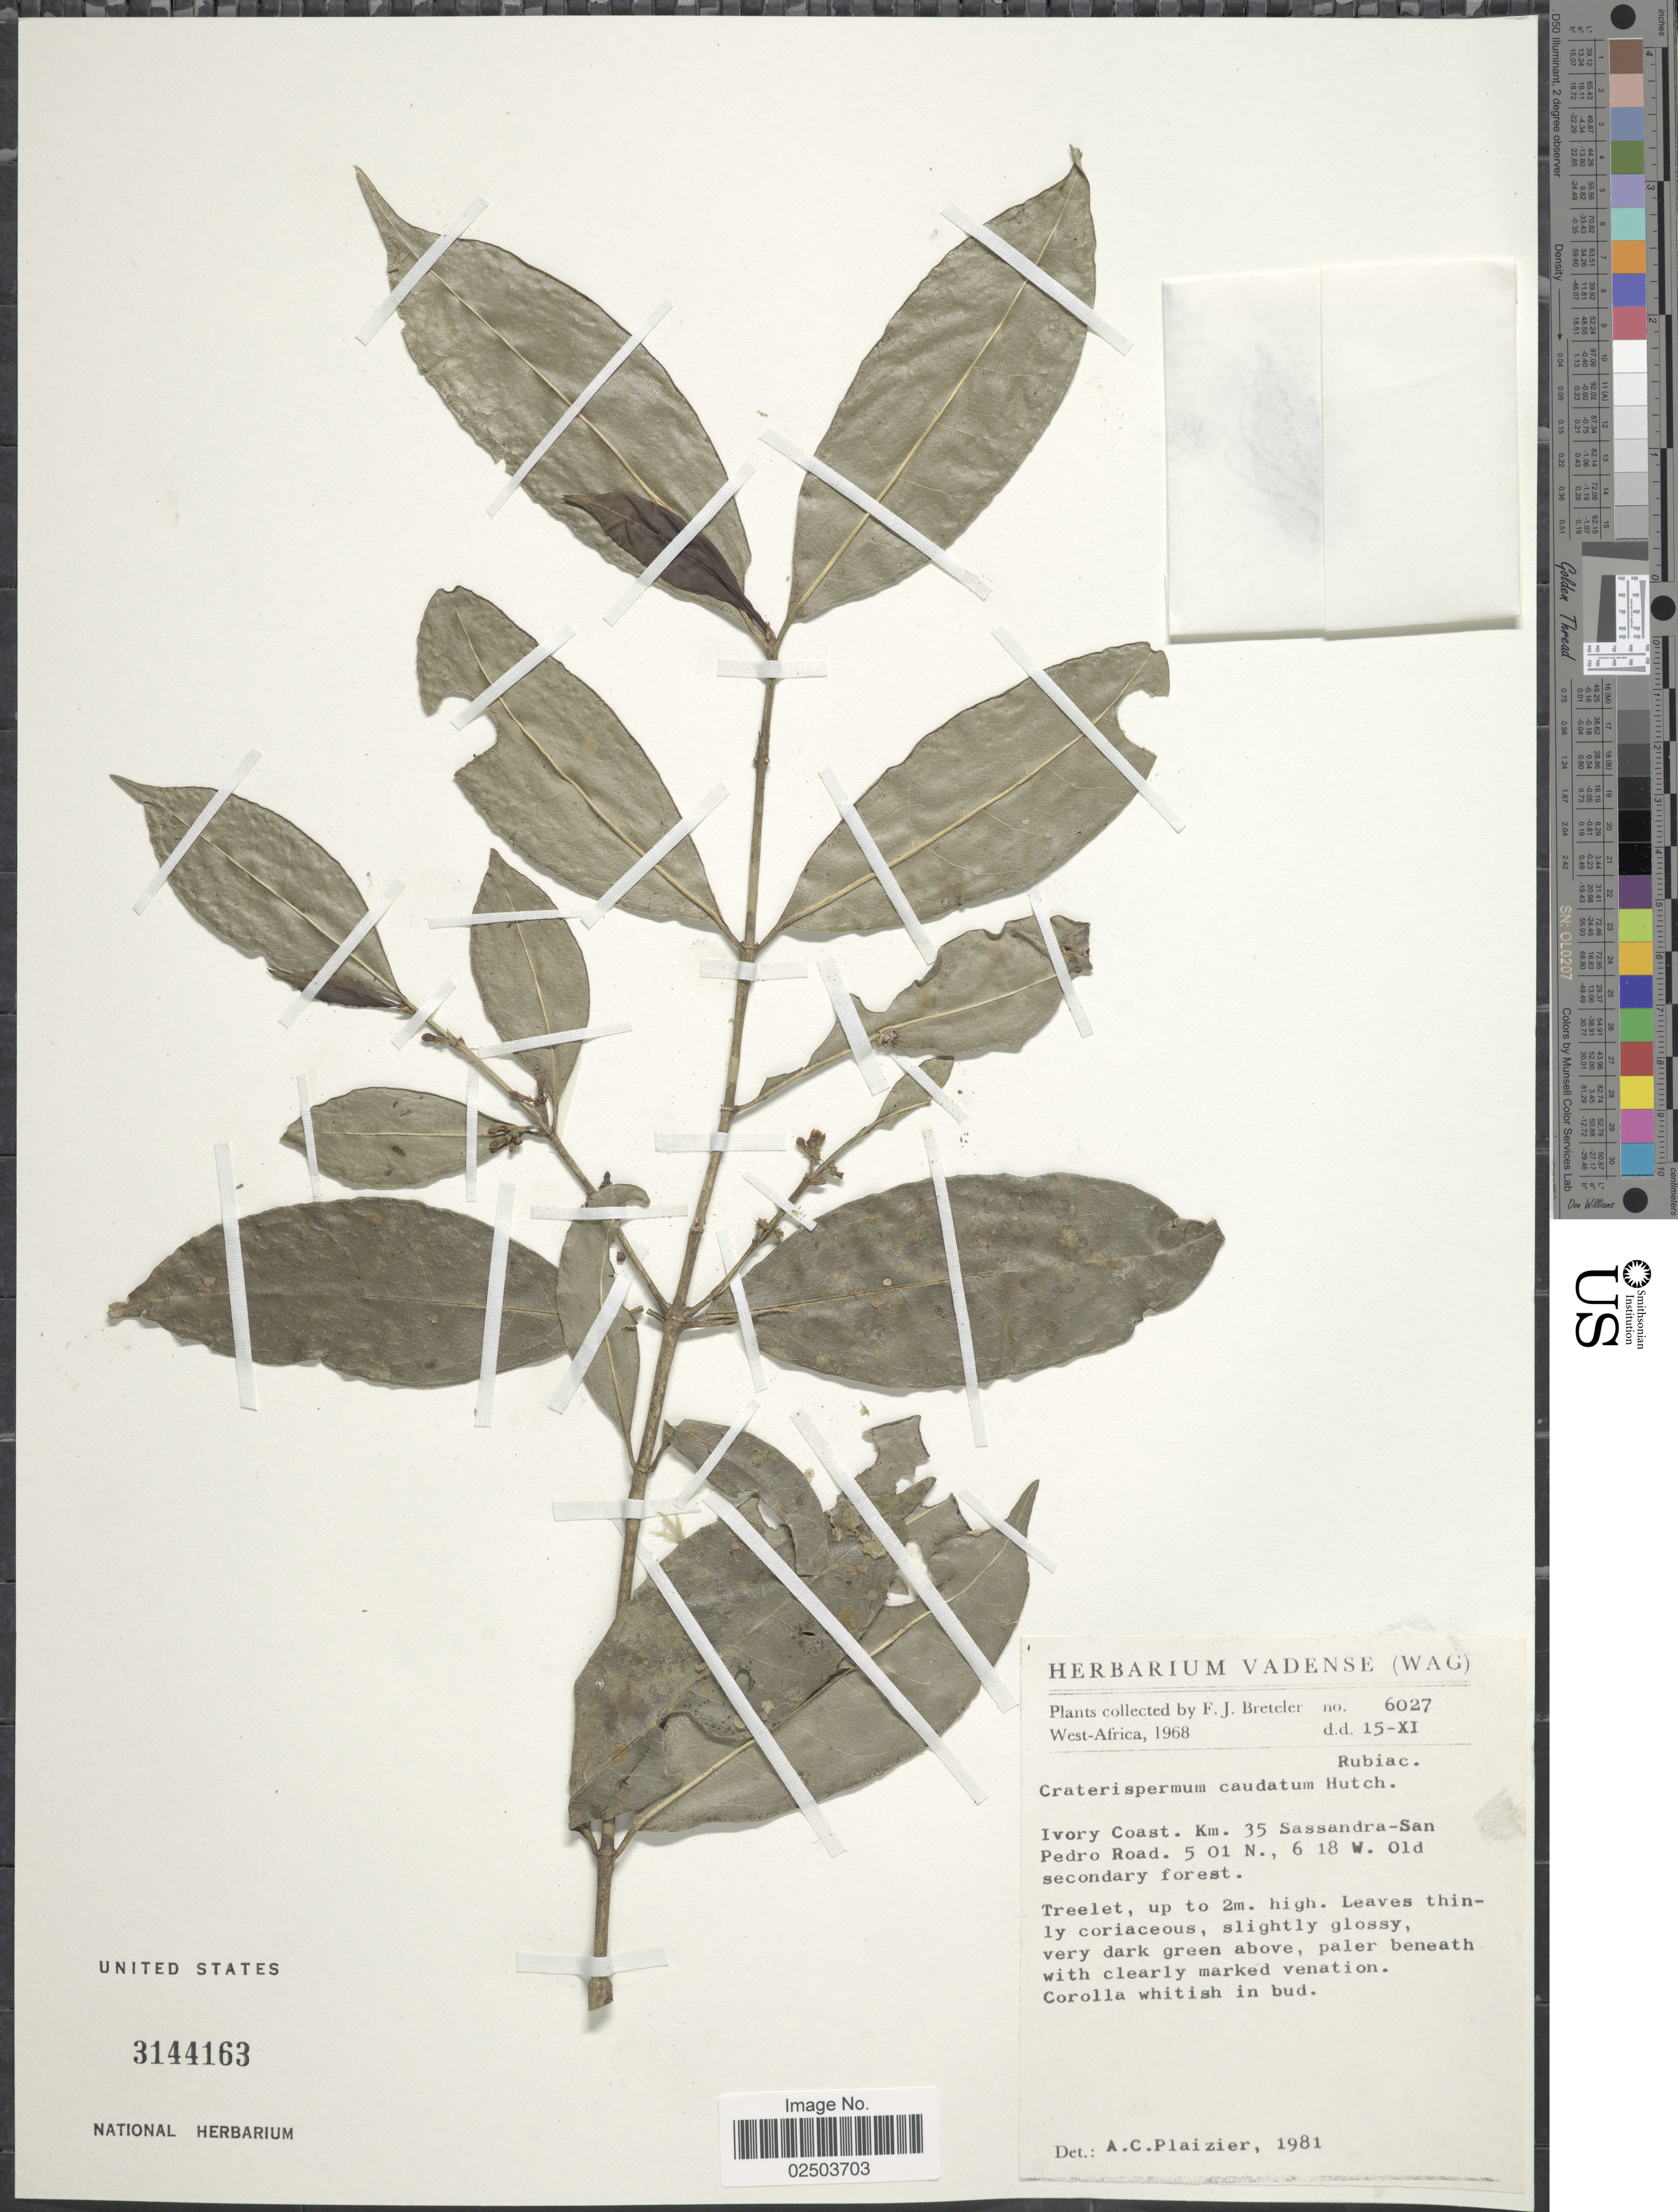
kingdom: Plantae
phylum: Tracheophyta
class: Magnoliopsida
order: Gentianales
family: Rubiaceae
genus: Craterispermum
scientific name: Craterispermum caudatum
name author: Hutch.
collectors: F. J. Breteler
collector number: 6027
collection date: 1968-11-15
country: Ivory Coast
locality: West-Africa. Km. 35 Sassandra - San Pedro Road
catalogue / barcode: US 3144163